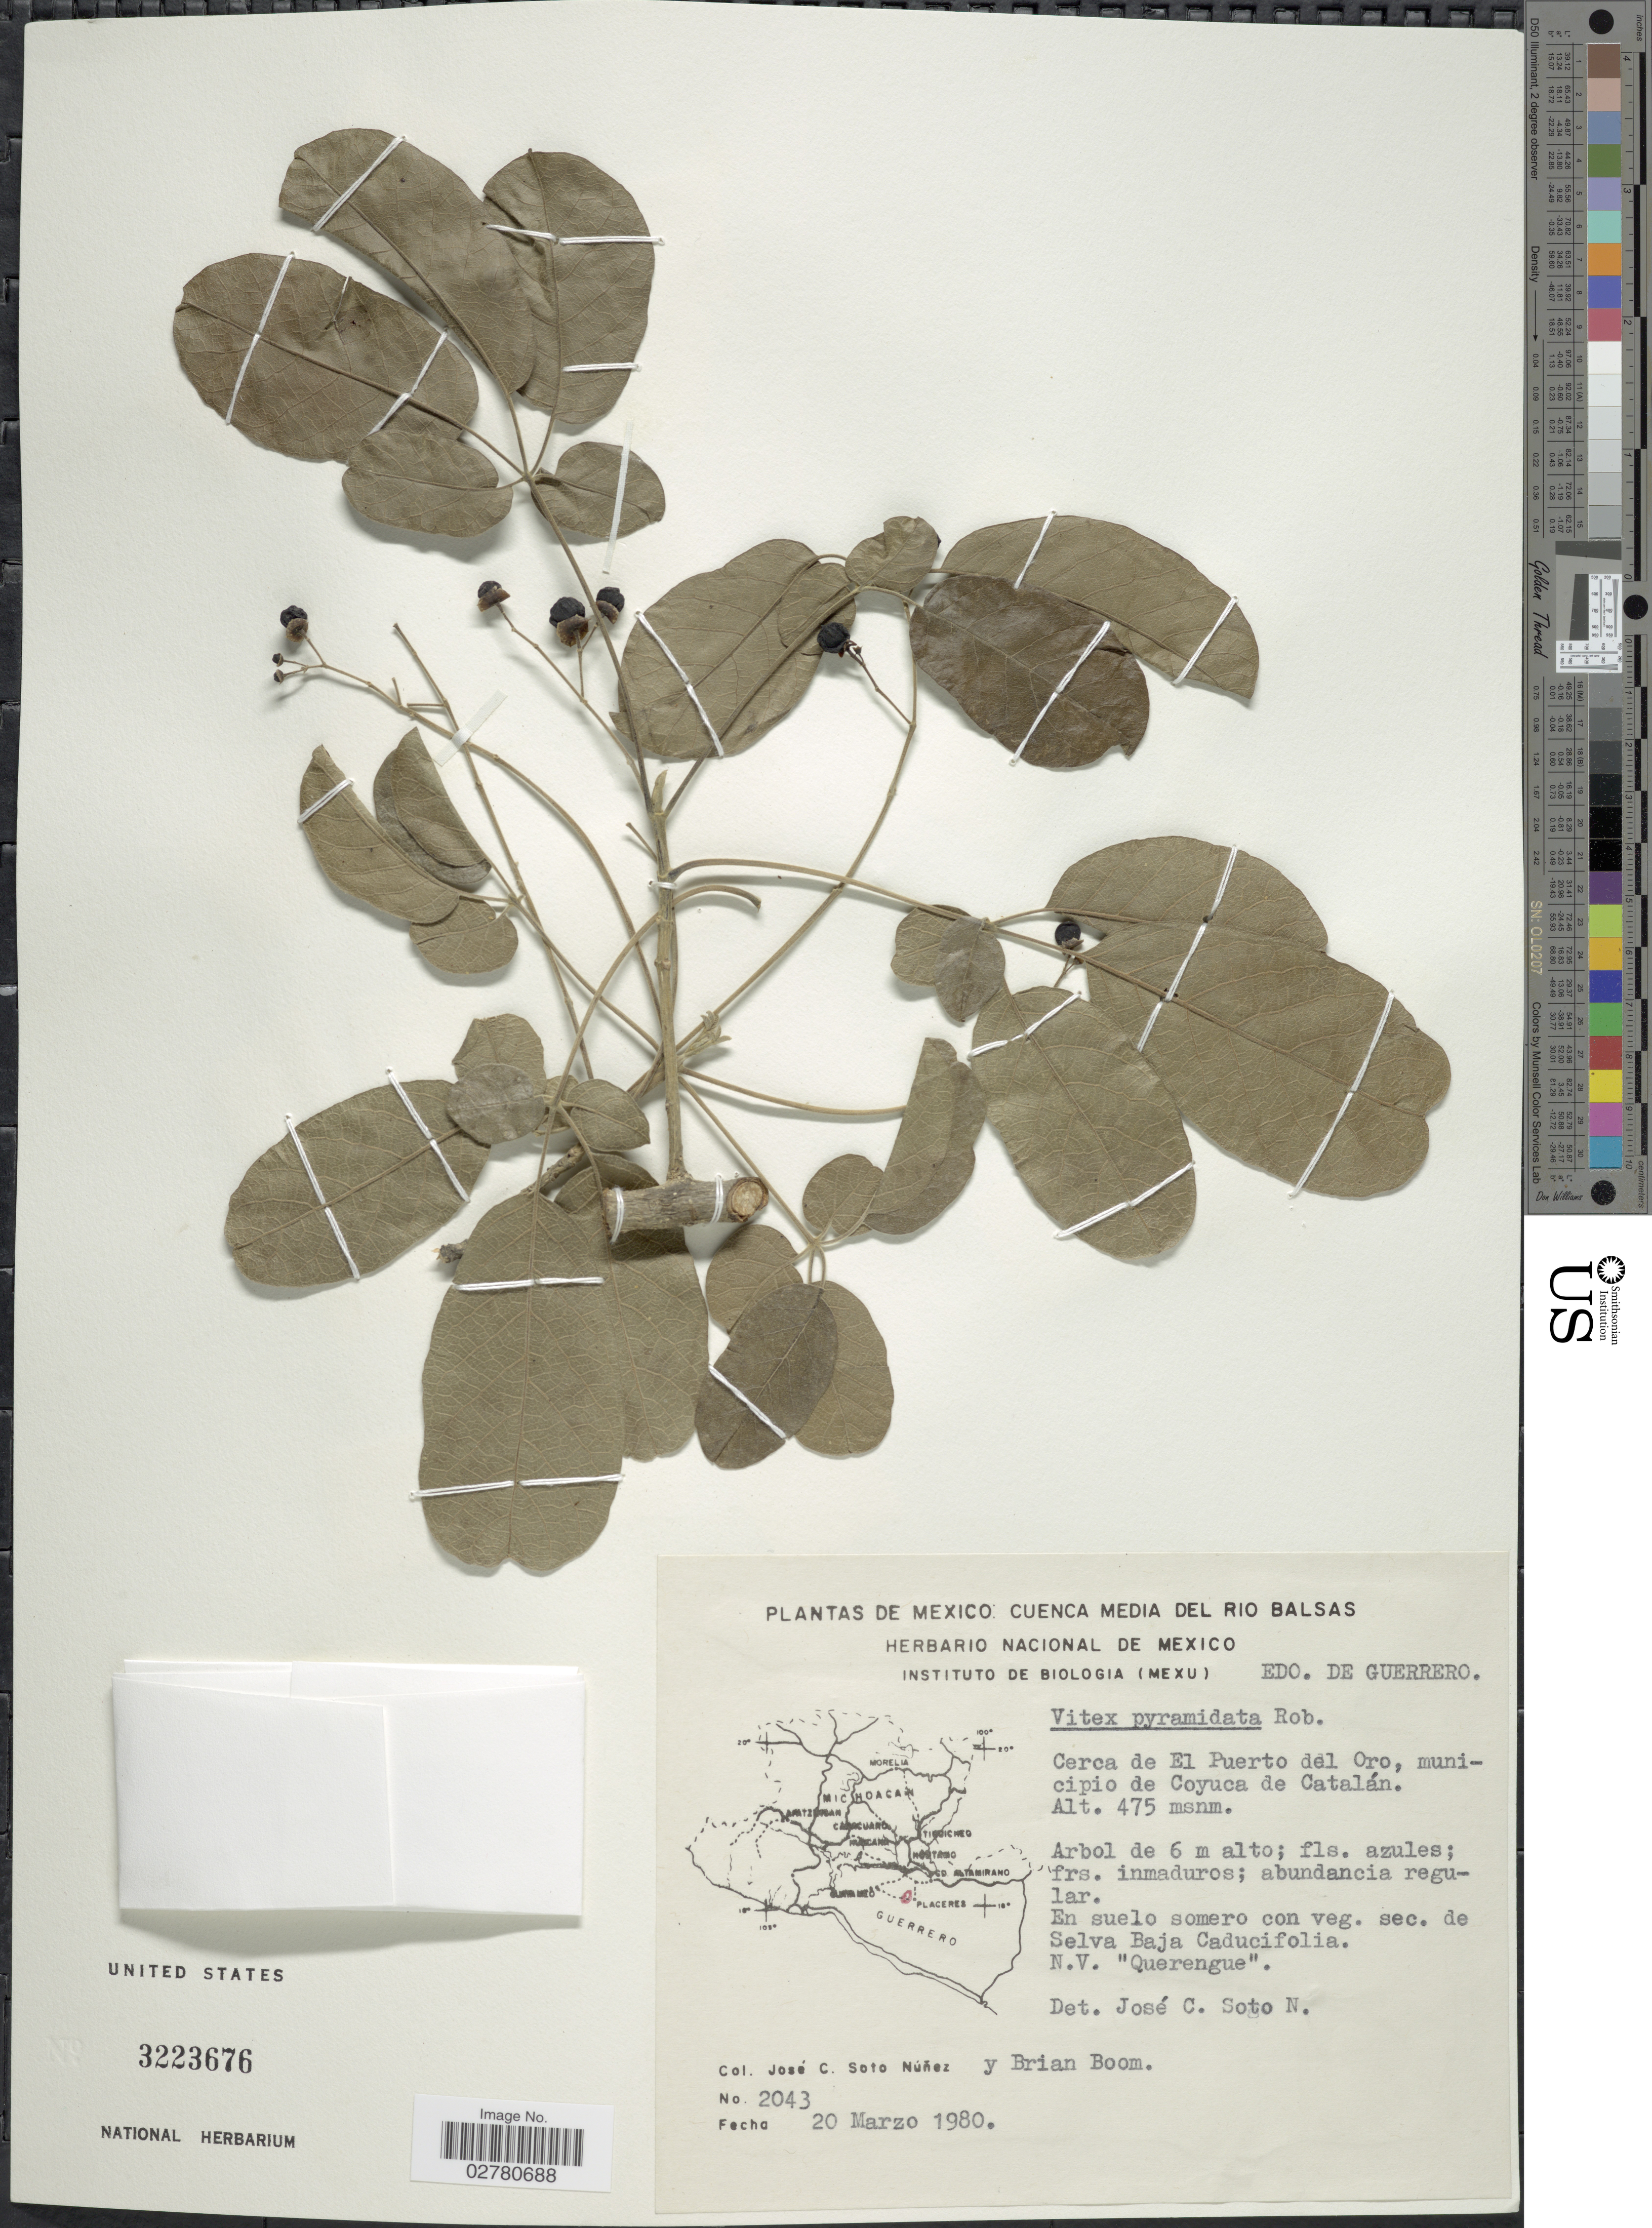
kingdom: Plantae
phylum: Tracheophyta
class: Magnoliopsida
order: Lamiales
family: Lamiaceae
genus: Vitex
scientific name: Vitex pyramidata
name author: B.L. Rob.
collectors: J. Soto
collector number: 2043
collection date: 1980-03-20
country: Mexico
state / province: Guerrero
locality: Cuenca media del Rio Balsas. Cerca de El Puerto del Oro, municipio de Coyuca de Catalán.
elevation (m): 475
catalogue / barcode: US 3223676